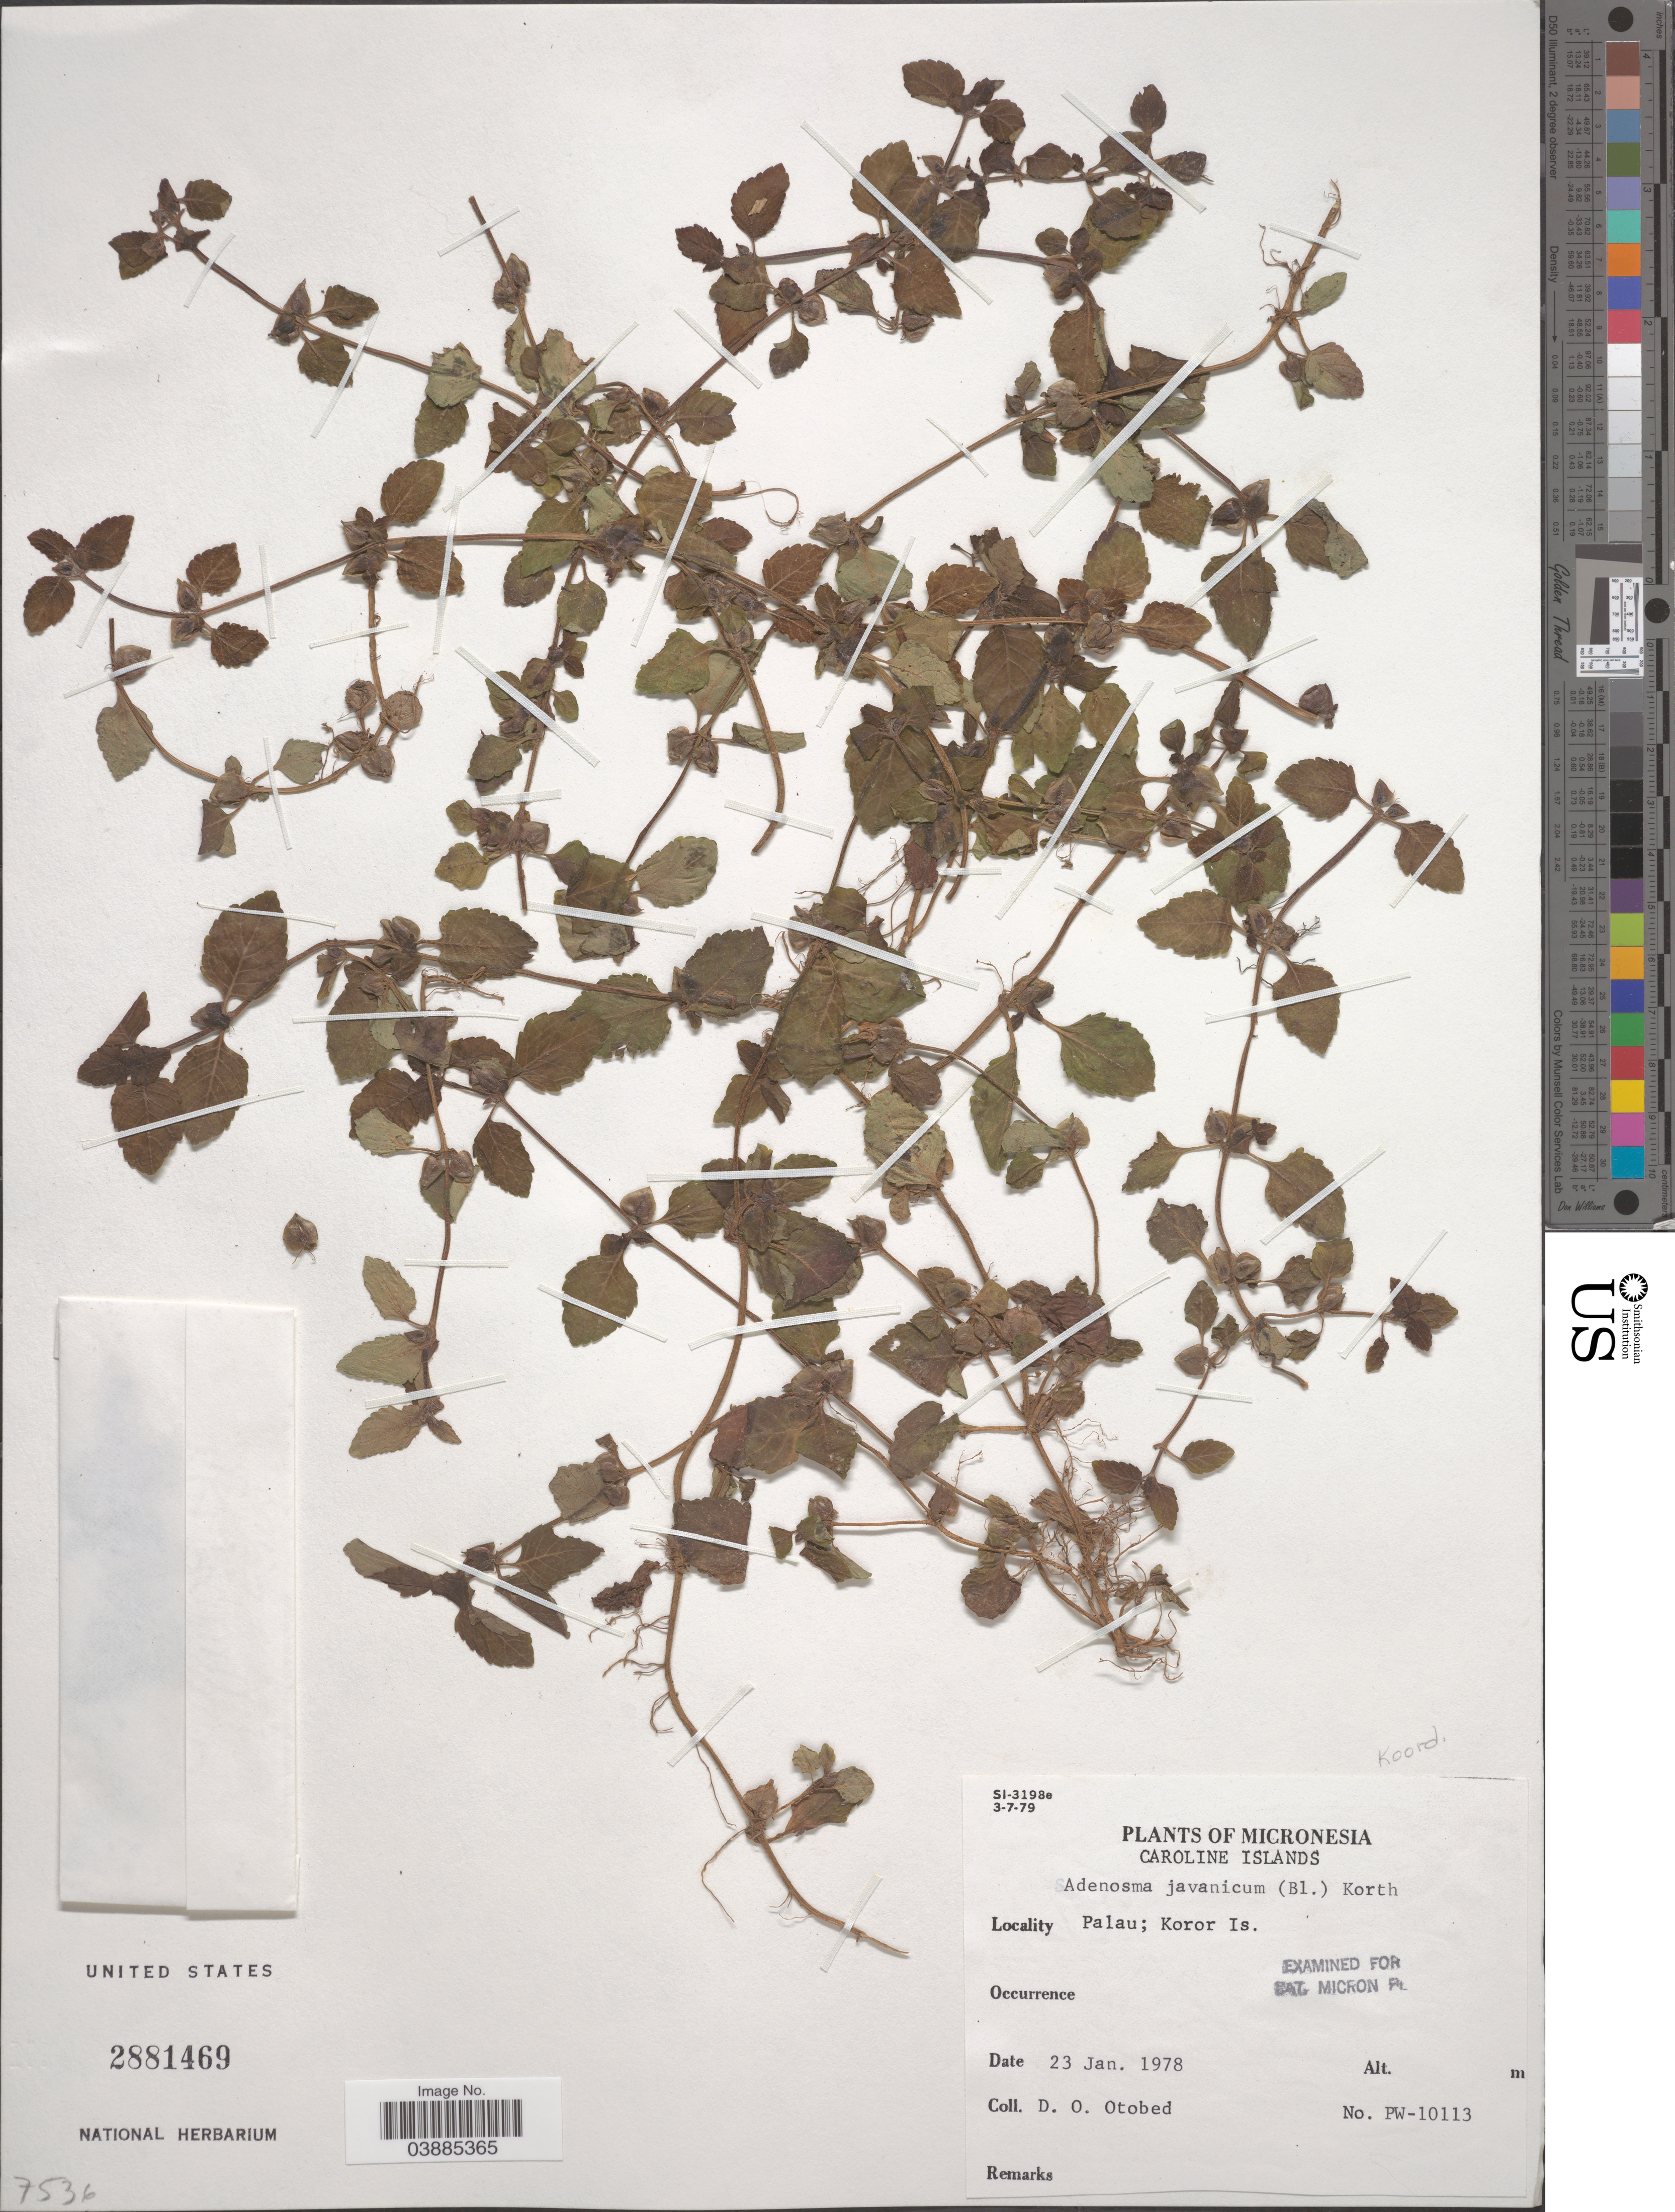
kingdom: Plantae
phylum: Tracheophyta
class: Magnoliopsida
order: Lamiales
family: Plantaginaceae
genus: Adenosma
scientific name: Adenosma javanicum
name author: (Blume) Koord.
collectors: D. O. Otobed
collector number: PW-10113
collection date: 1978-01-23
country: Palau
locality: Caroline Islands. Palau; Koror Is.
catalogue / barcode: US 2881469